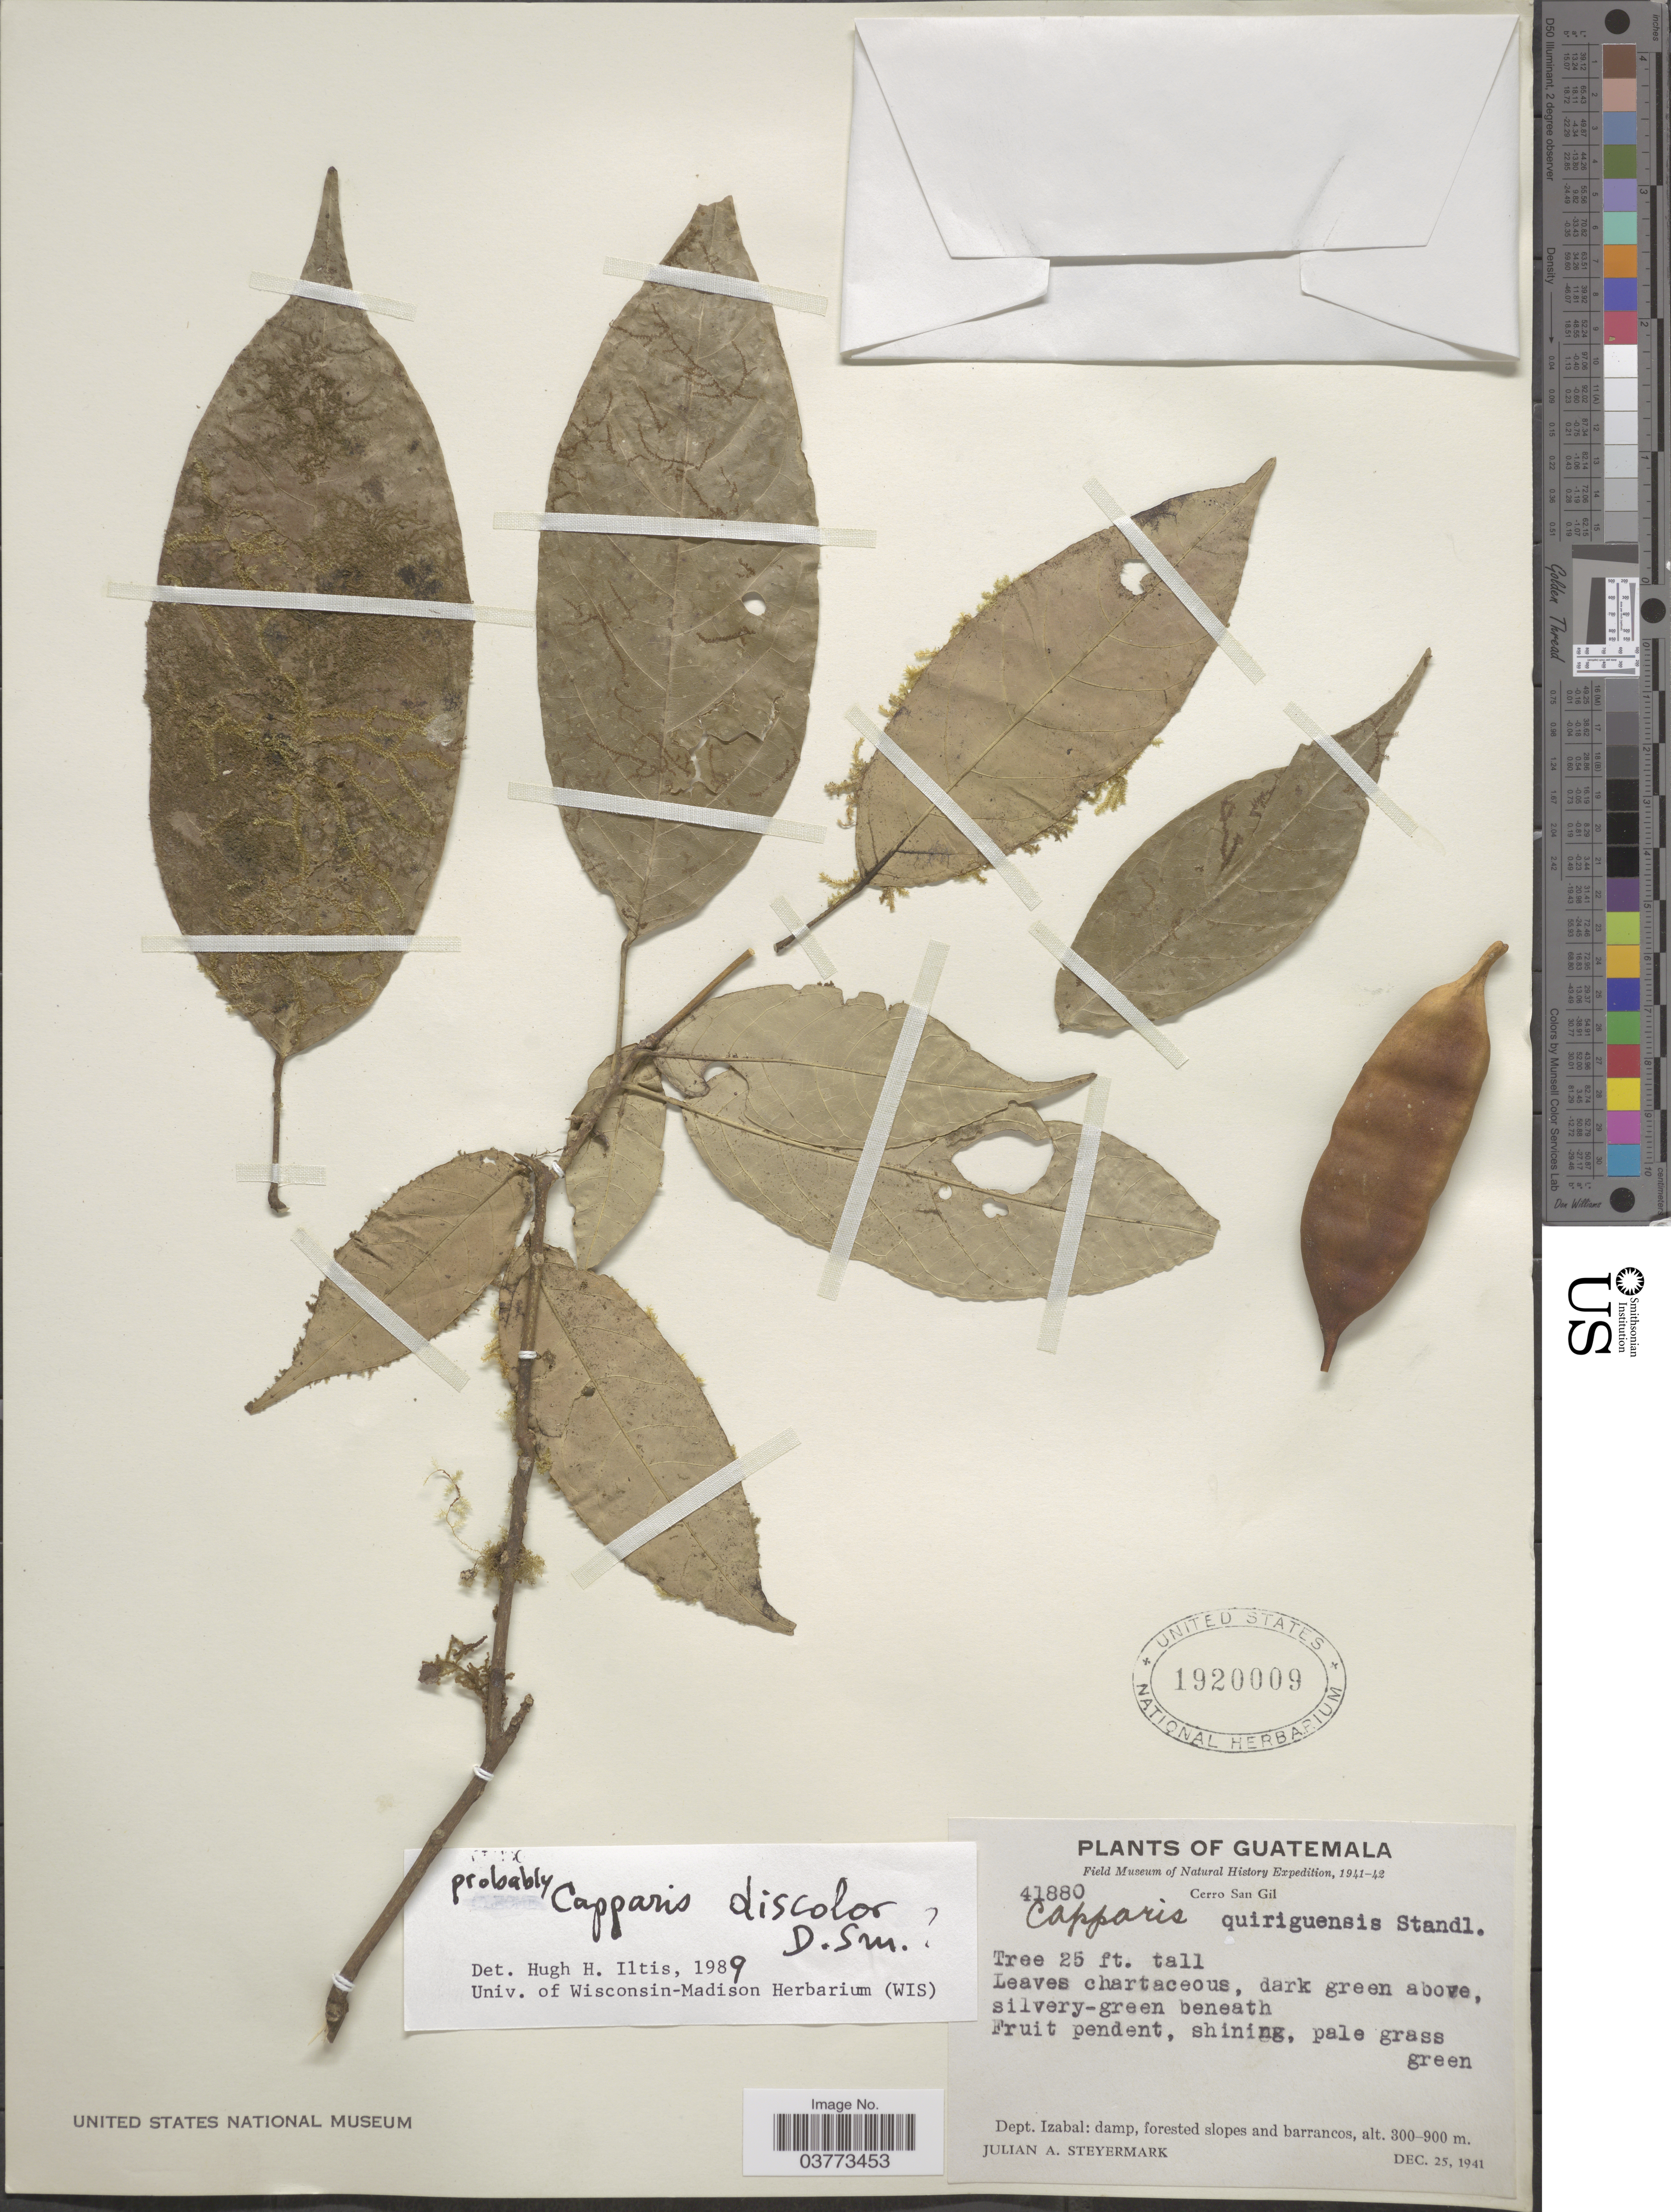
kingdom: Plantae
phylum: Tracheophyta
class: Magnoliopsida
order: Brassicales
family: Capparaceae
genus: Capparidastrum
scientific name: Capparidastrum discolor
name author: (Donn. Sm.) Iltis, H.H. & Cornejo, X.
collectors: J. Steyermark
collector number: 41880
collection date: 1941-12-25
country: Guatemala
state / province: Izabal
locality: Cerro San Gil. Dept. Izabal.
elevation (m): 300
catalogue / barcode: US 1920009